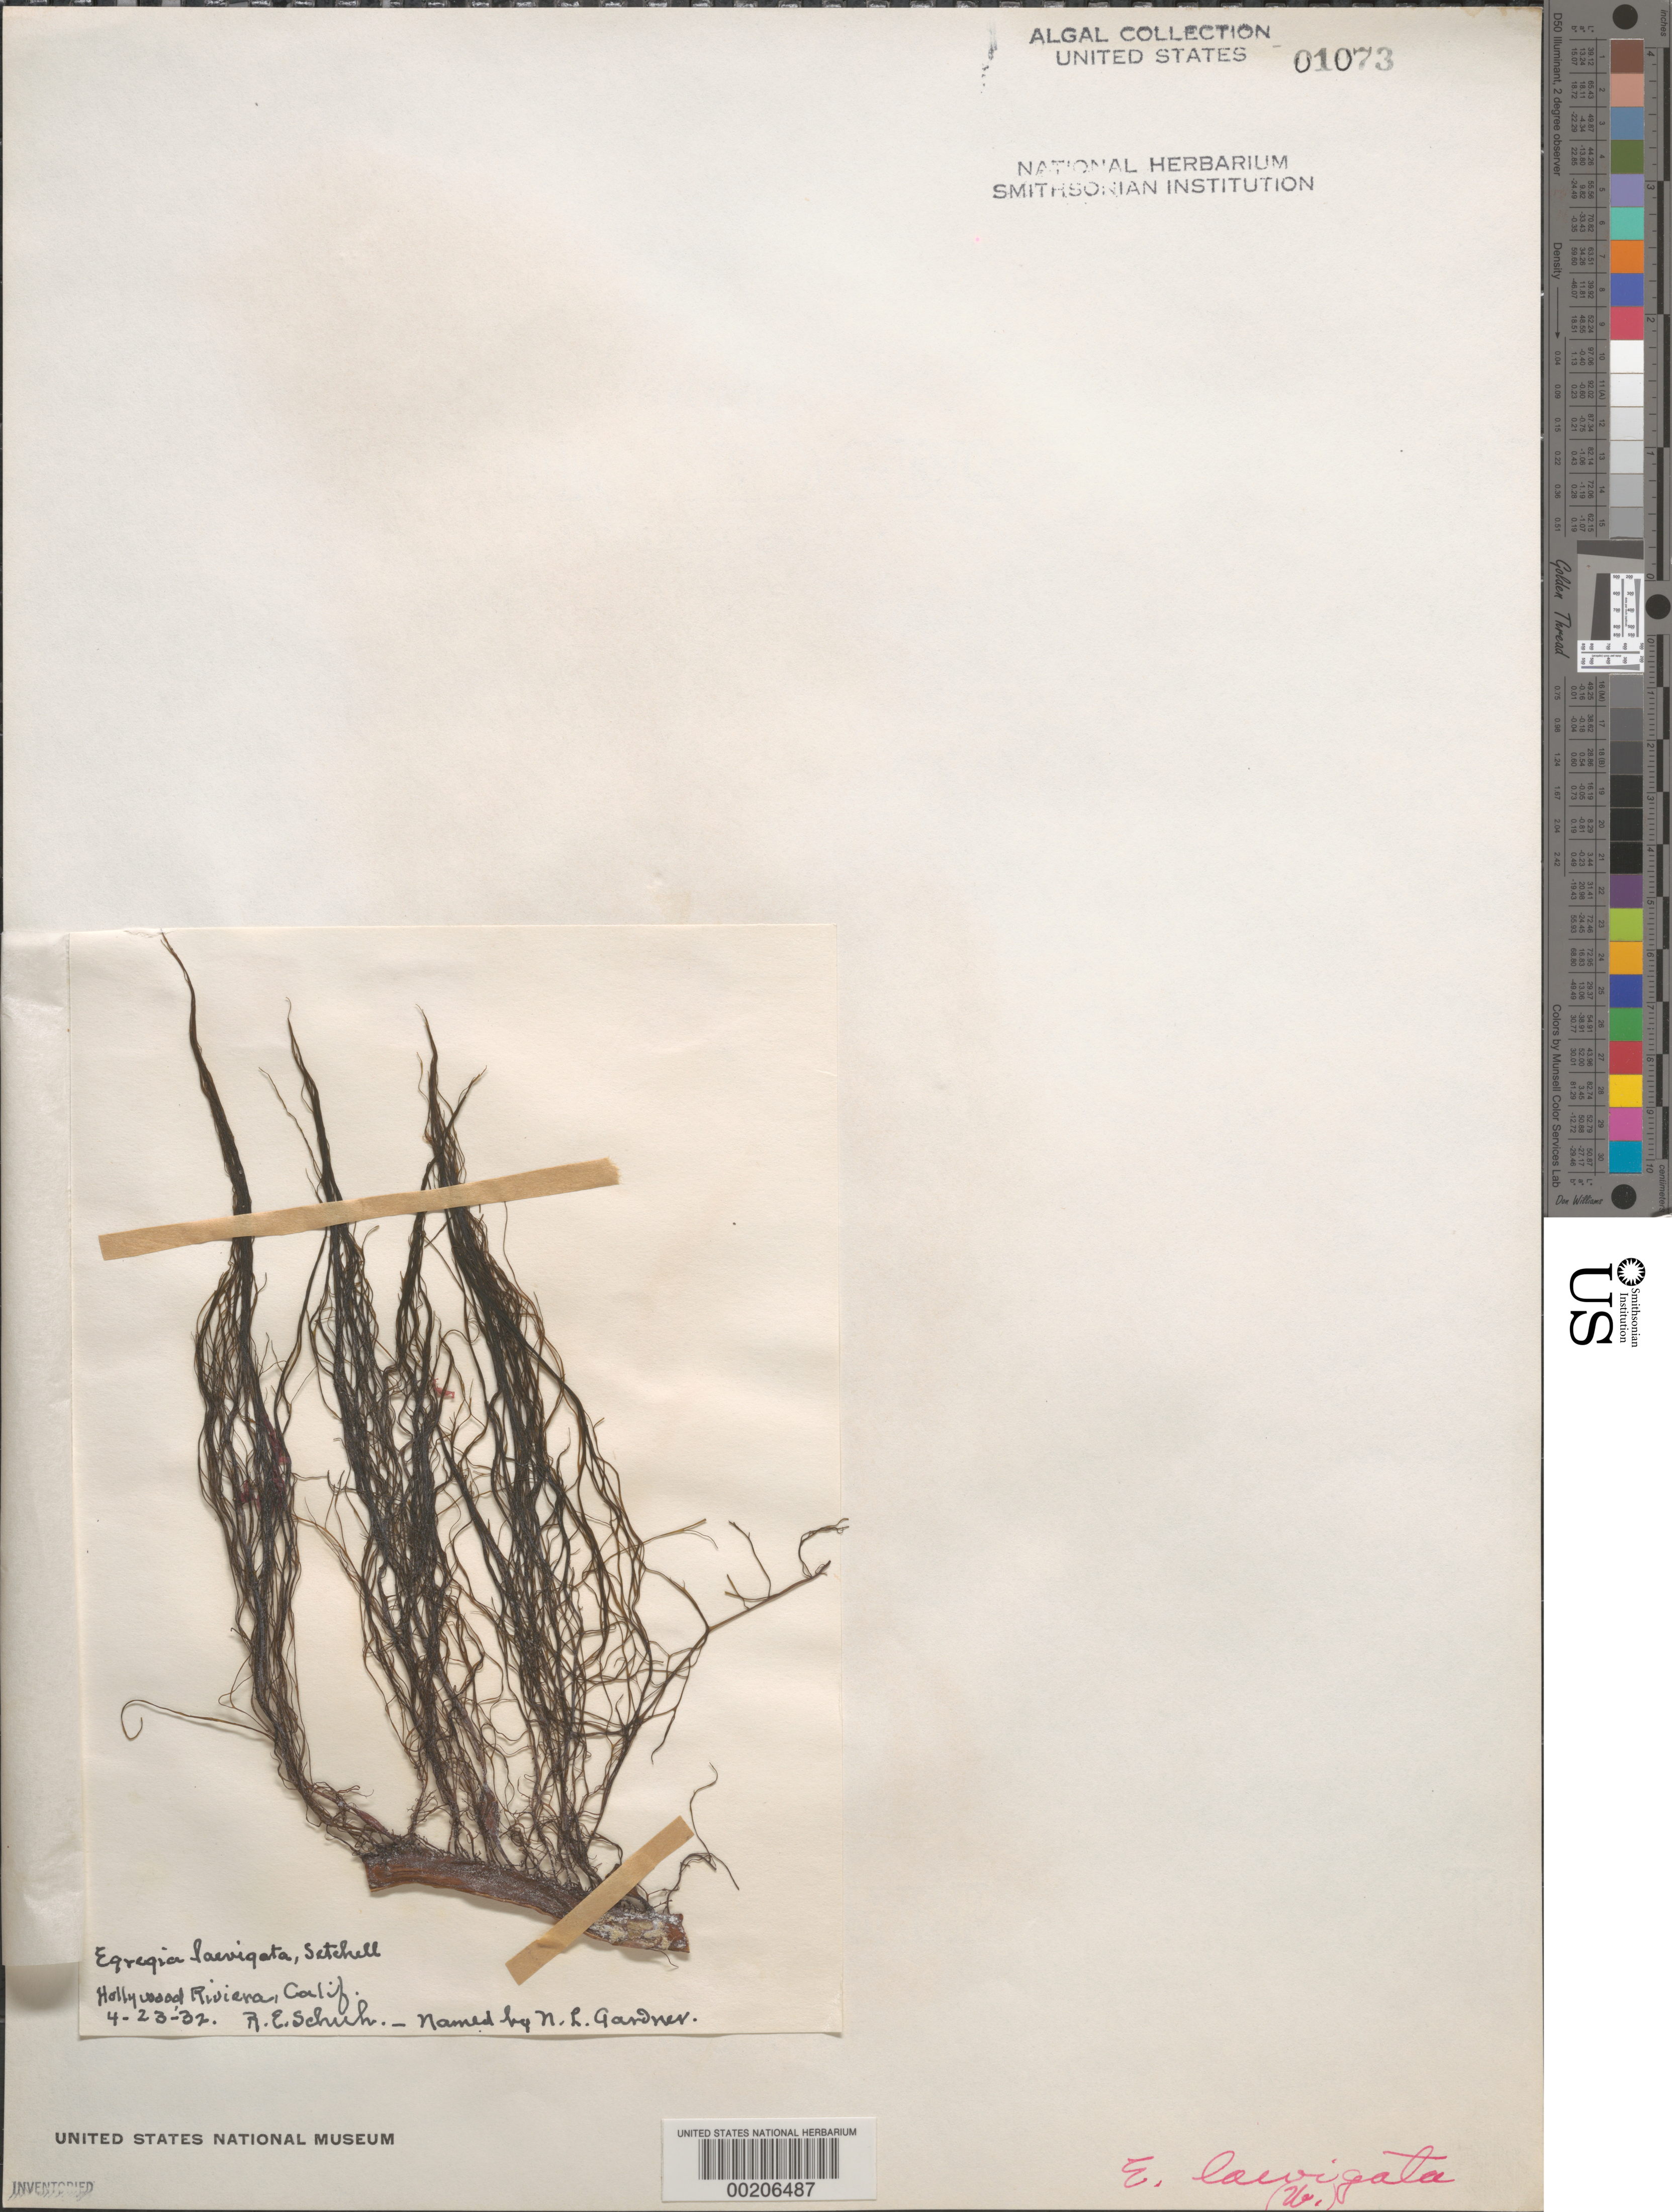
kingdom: Chromista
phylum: Ochrophyta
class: Phaeophyceae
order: Laminariales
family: Lessoniaceae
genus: Egregia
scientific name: Egregia menziesii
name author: (Turner) Aresch.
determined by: Algae name updating Project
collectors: R. Schuh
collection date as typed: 23 Apr 1932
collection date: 1932-04-23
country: United States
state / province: California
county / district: Los Angeles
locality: Hollywood Riviera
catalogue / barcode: US 1073